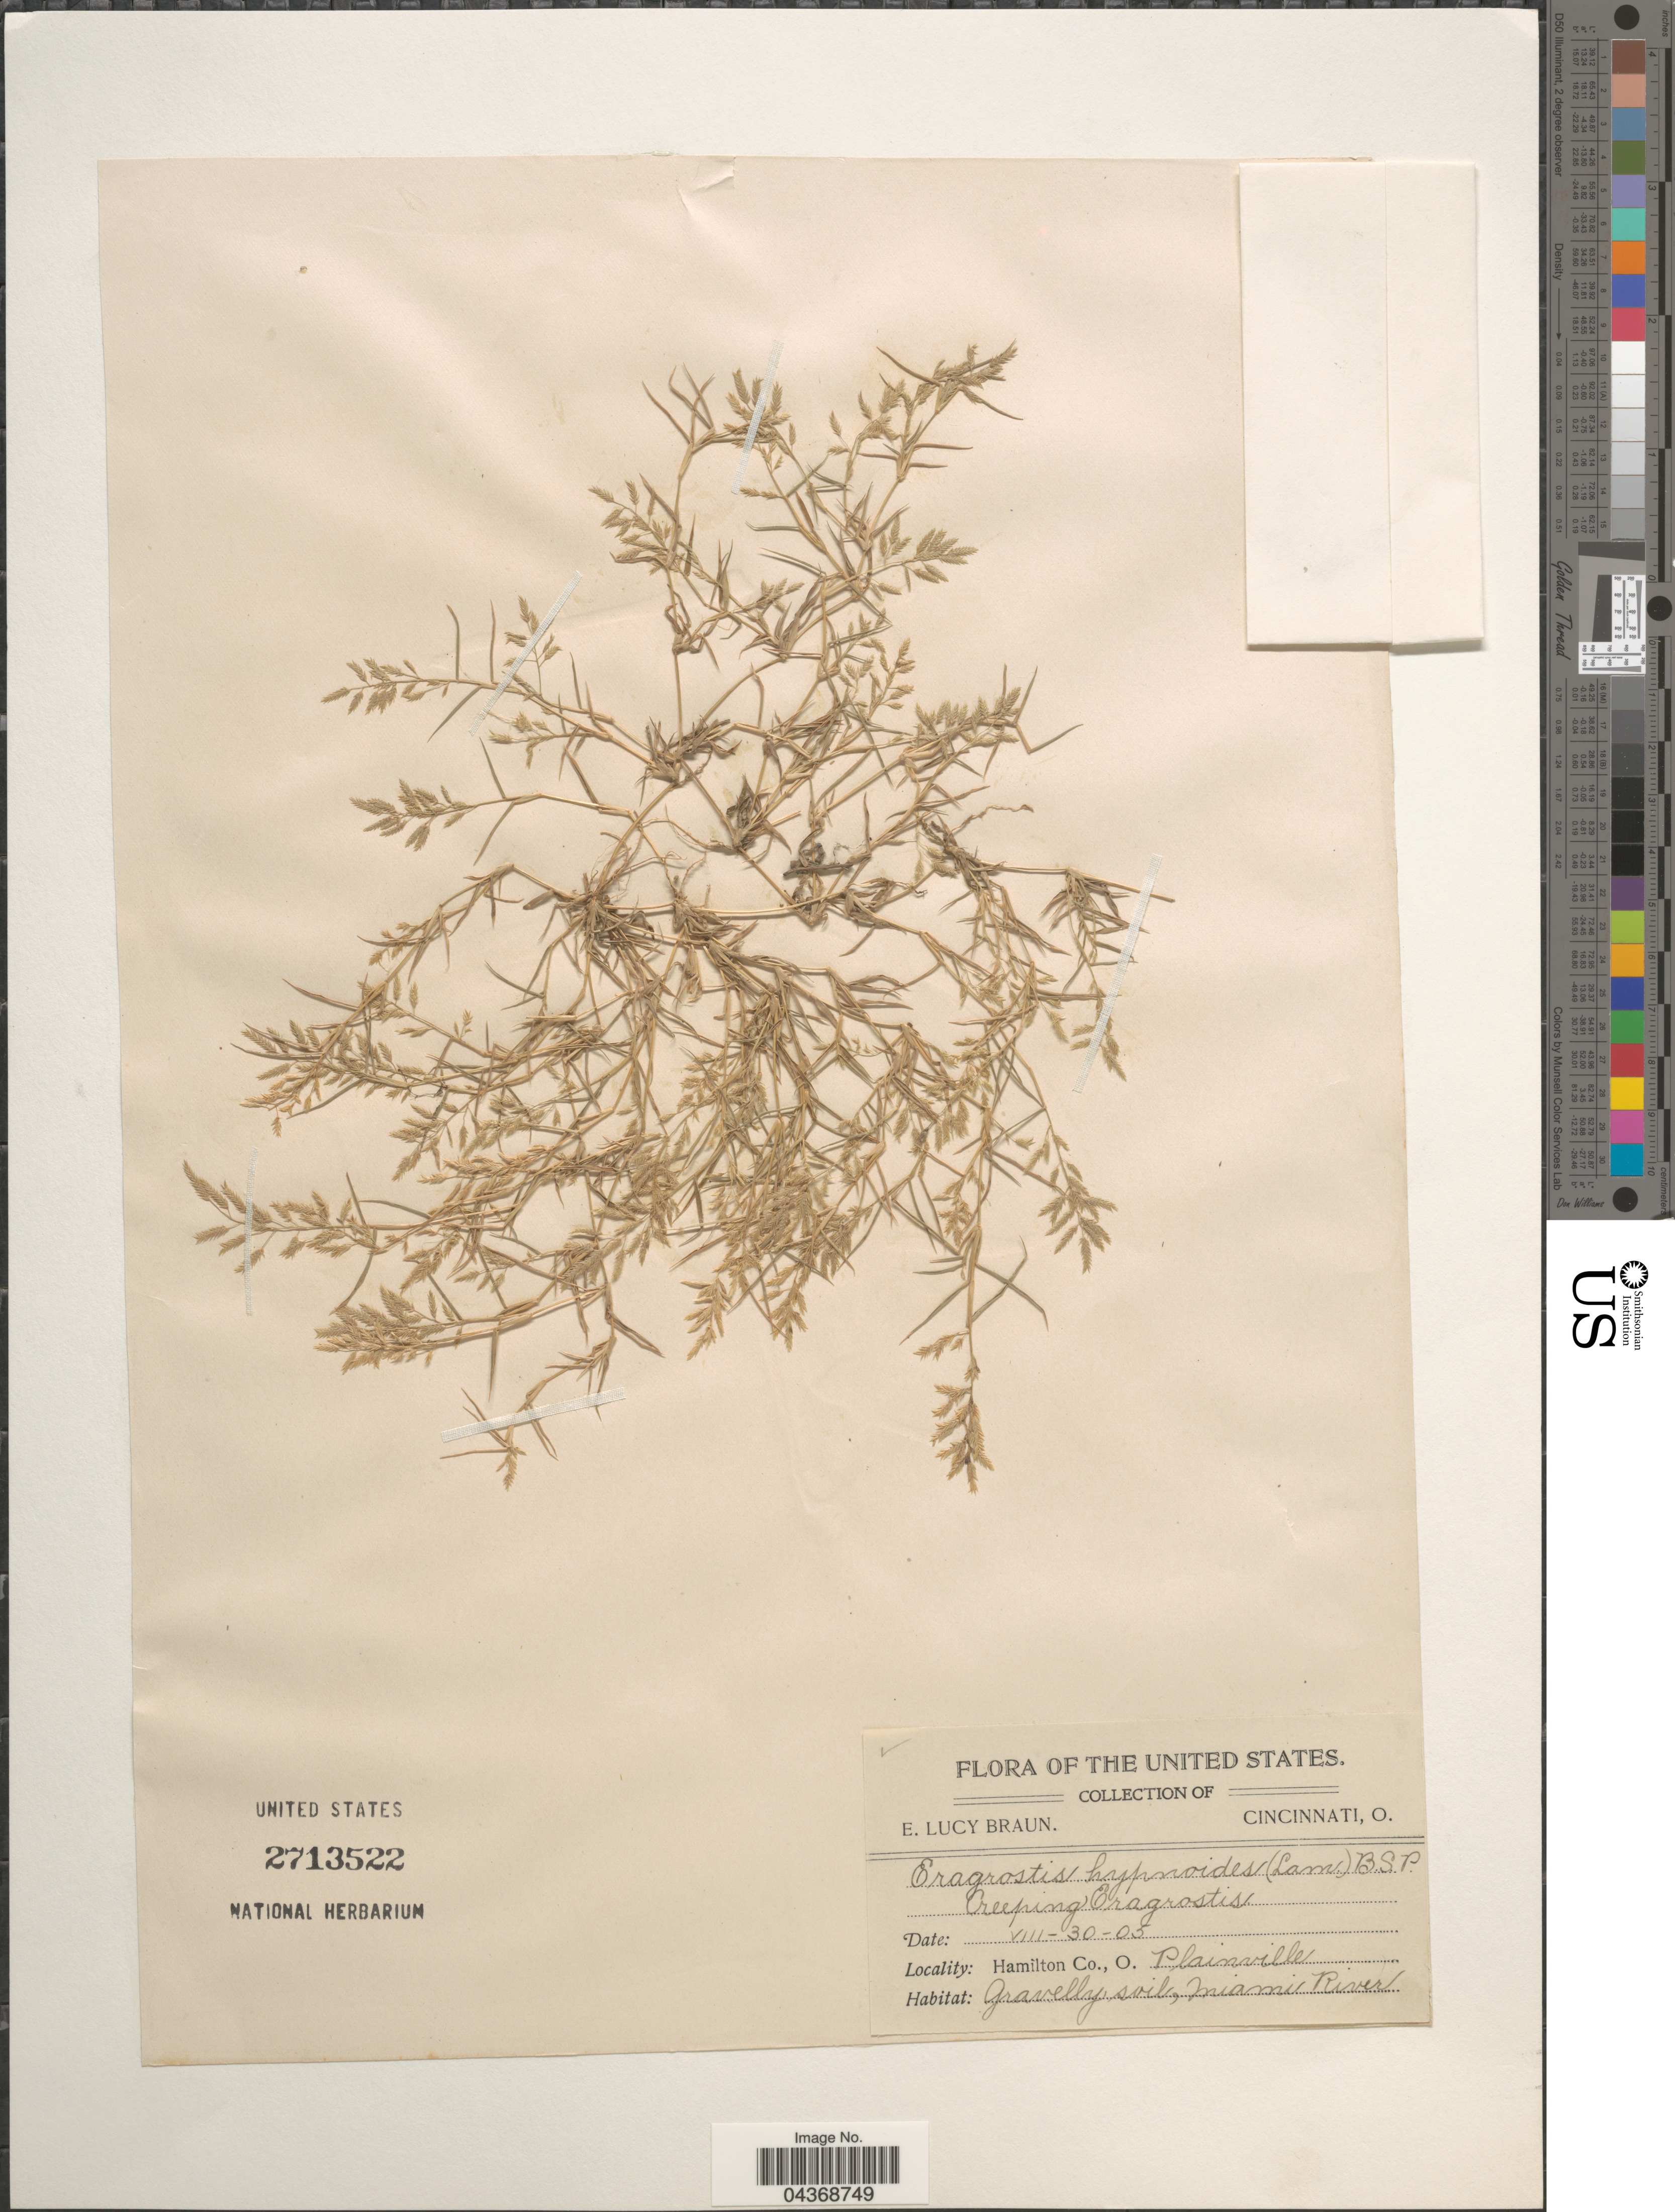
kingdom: Plantae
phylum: Tracheophyta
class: Liliopsida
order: Poales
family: Poaceae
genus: Eragrostis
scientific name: Eragrostis hypnoides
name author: (Lam.) Britton, Stearns & Poggenb.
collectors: E. L. Braun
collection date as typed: Transcribed d/m/y: 30/8/5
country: United States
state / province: Ohio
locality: Hamilton Co. Plainville. Miami River.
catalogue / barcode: US 2713522